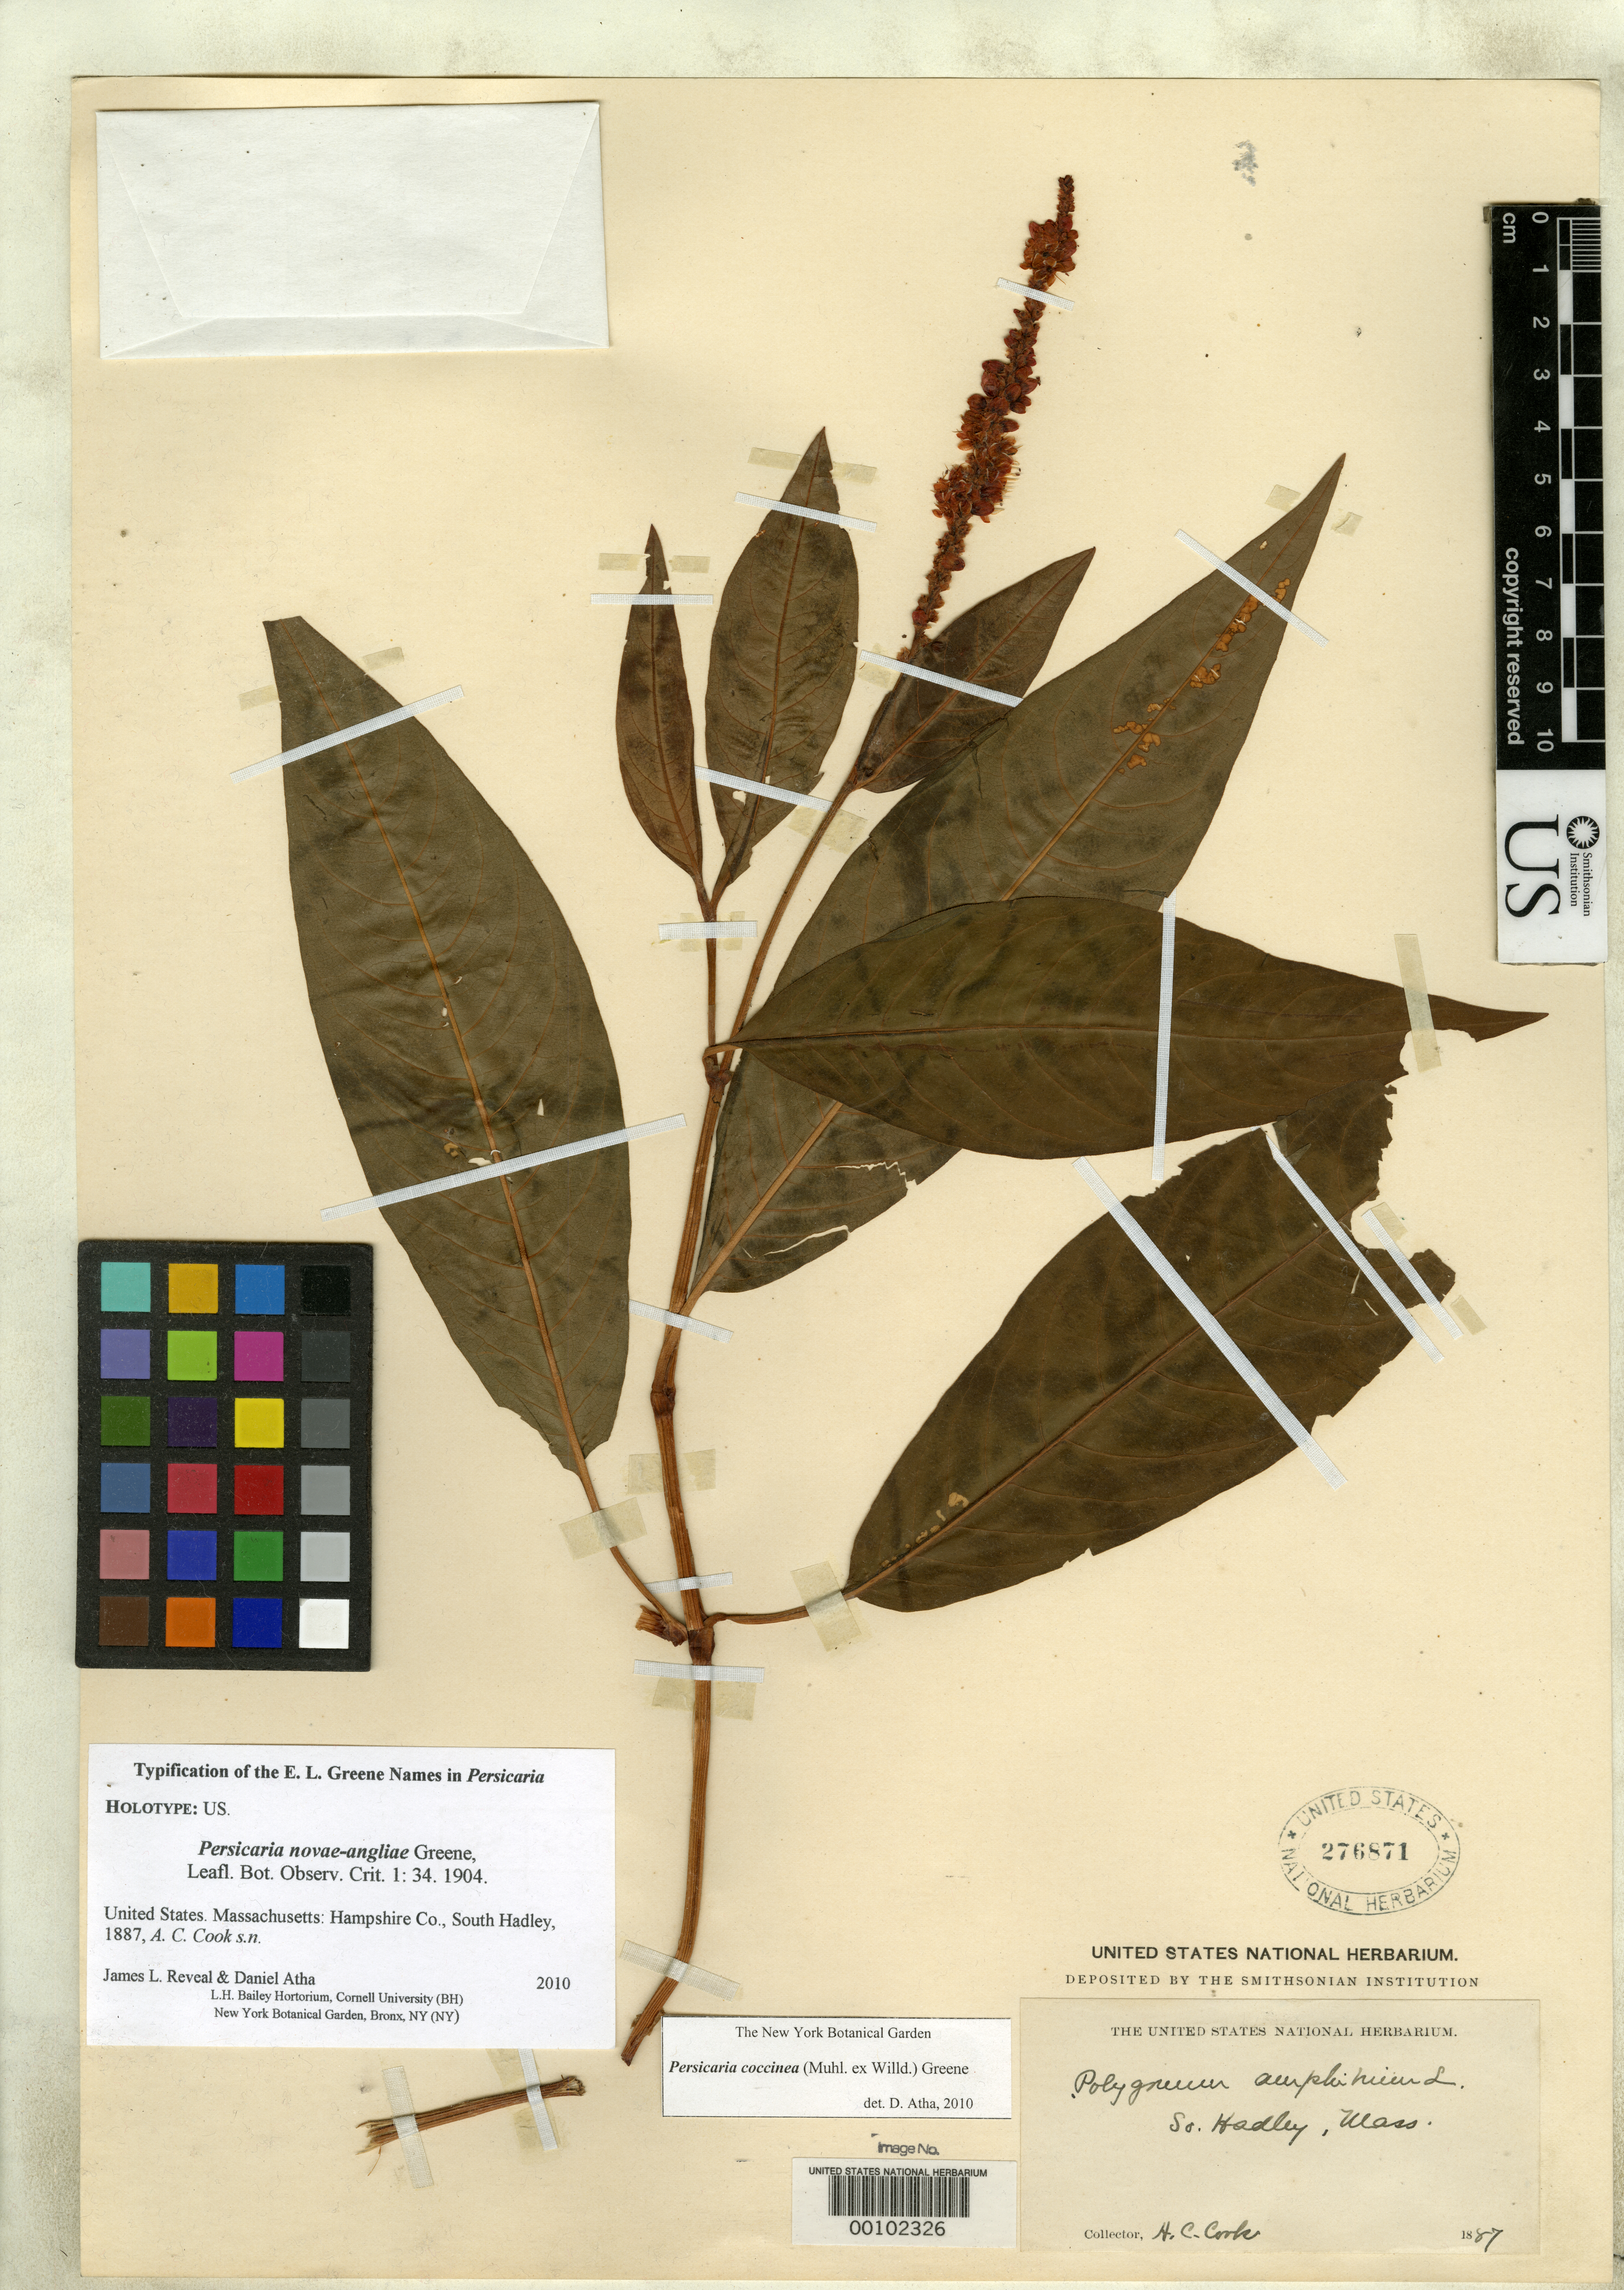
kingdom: Plantae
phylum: Tracheophyta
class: Magnoliopsida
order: Caryophyllales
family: Polygonaceae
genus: Persicaria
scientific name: Persicaria novae-angliae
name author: Greene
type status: Holotype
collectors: Alice C. Cook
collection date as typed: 1887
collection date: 1887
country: United States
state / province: Massachusetts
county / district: Hampshire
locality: South Hadley.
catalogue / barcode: US 276871